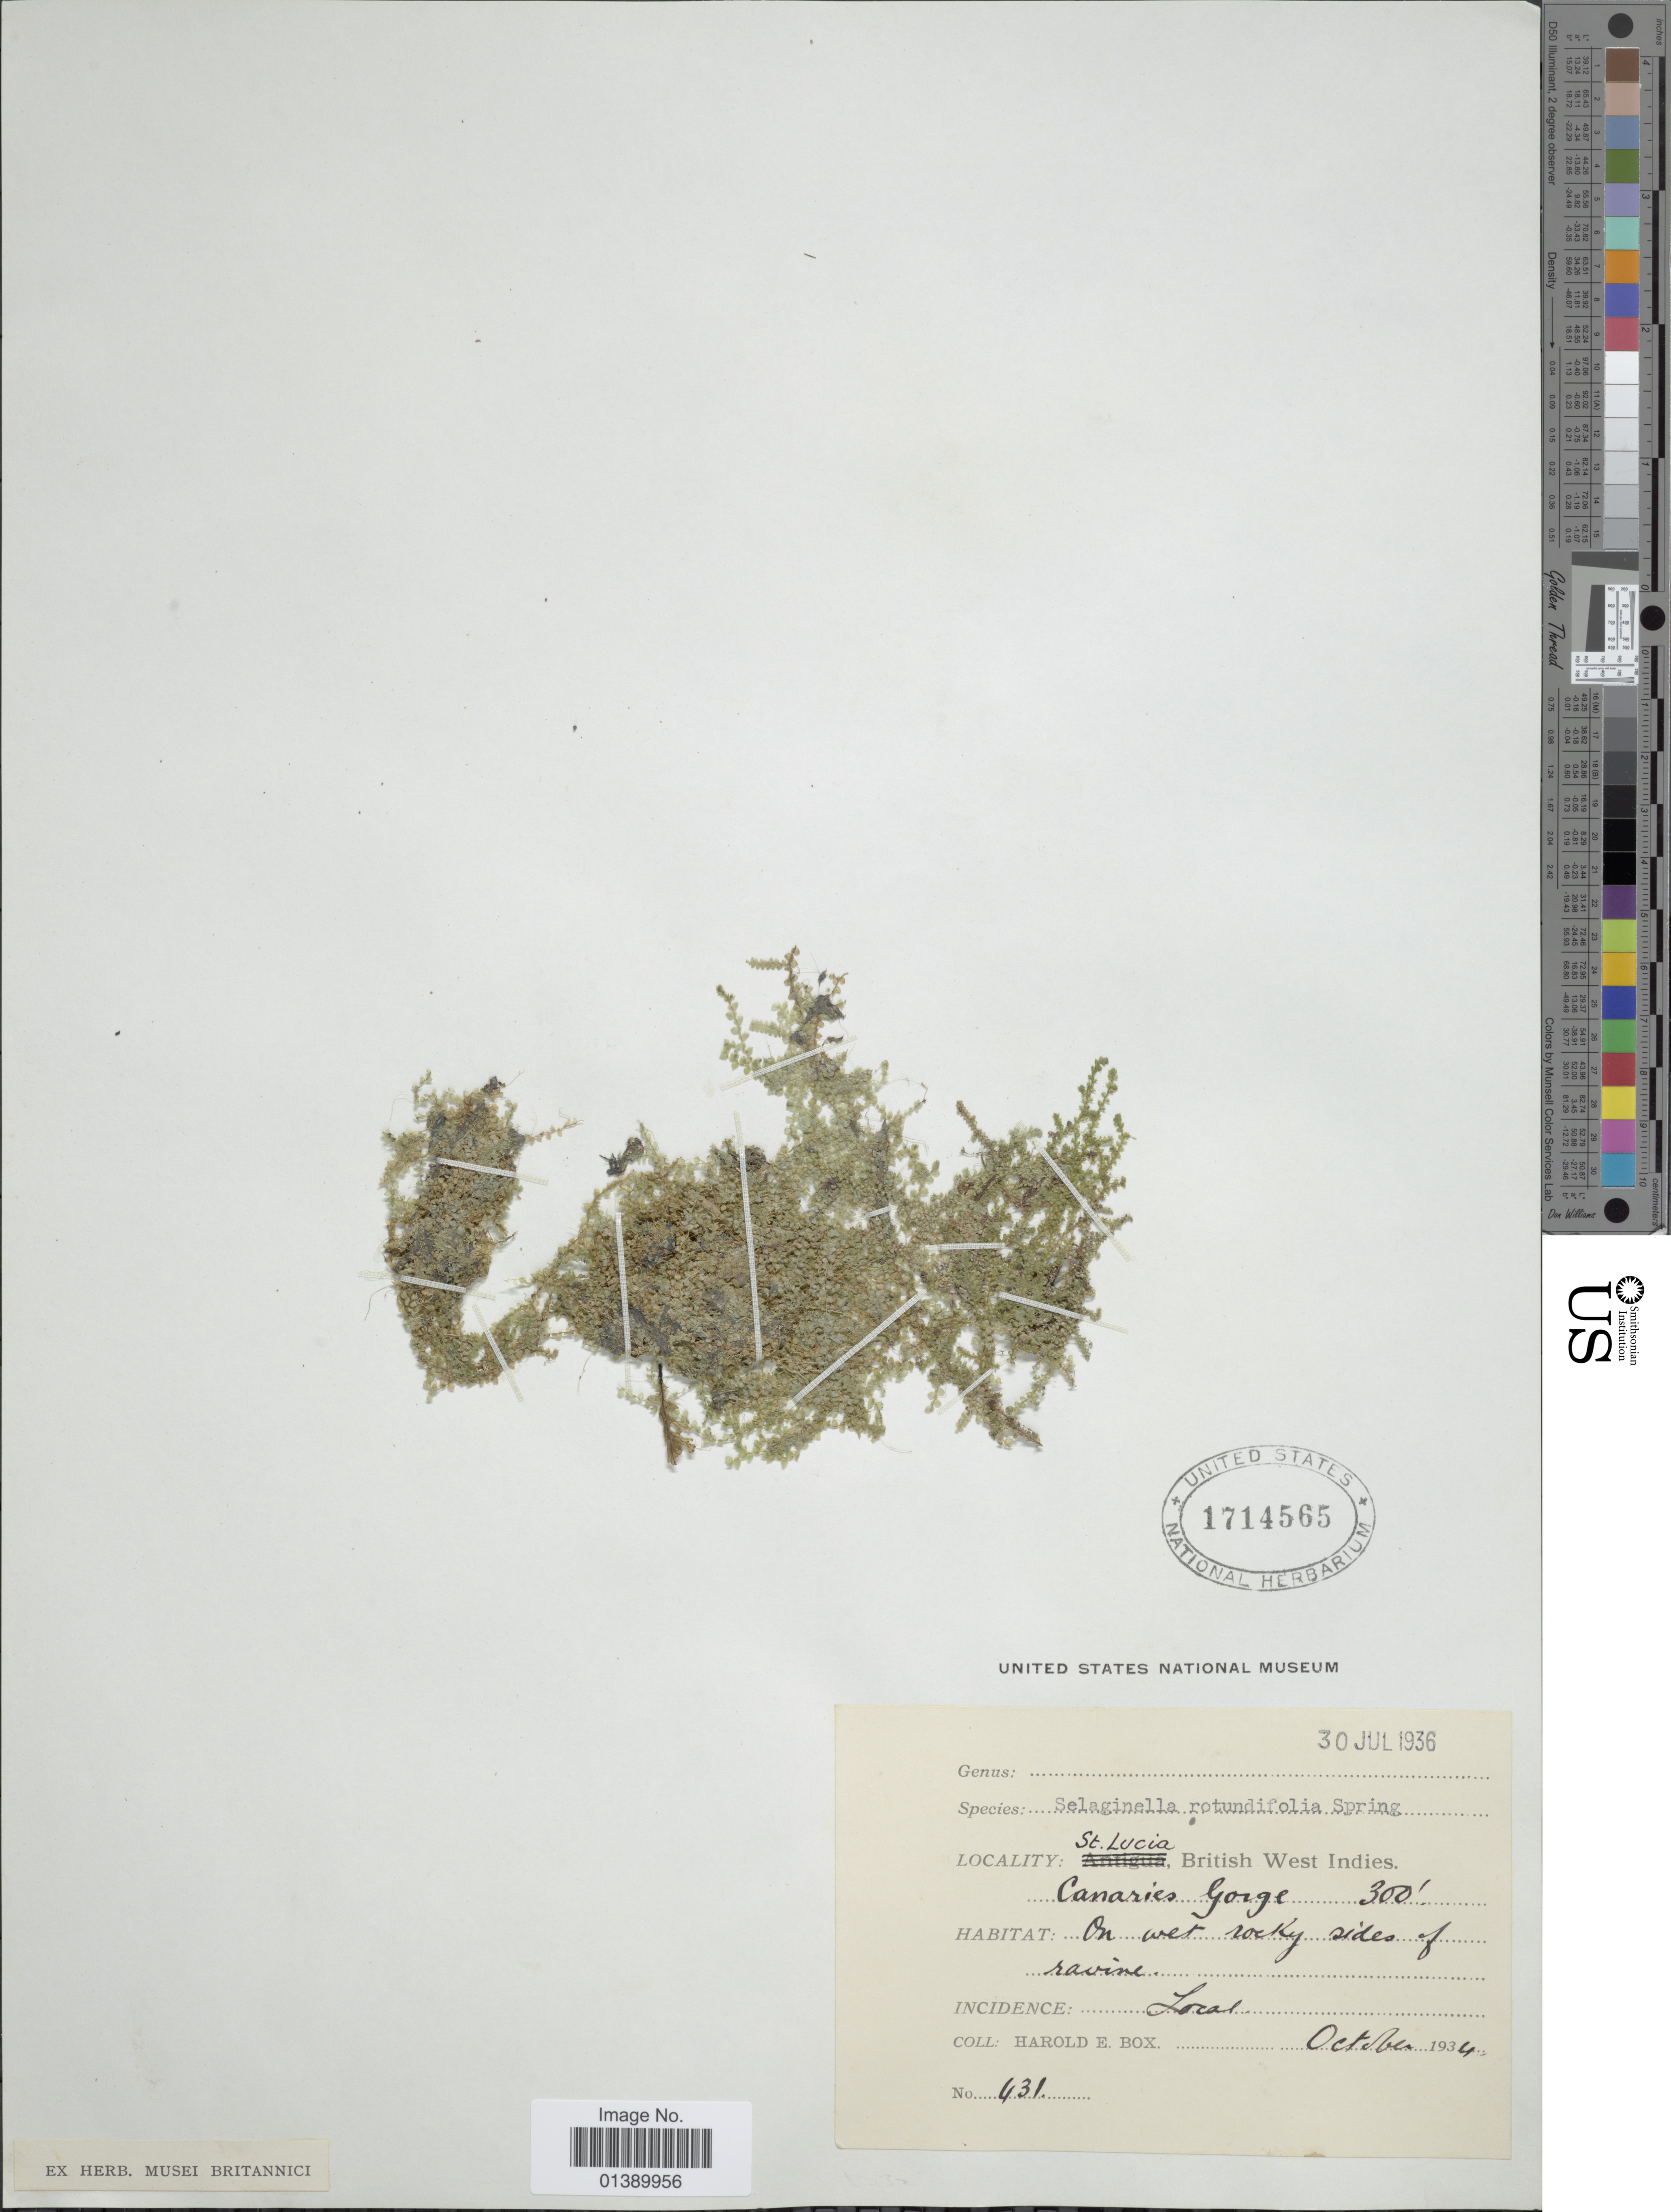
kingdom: Plantae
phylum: Tracheophyta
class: Lycopodiopsida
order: Selaginellales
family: Selaginellaceae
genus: Selaginella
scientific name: Selaginella rotundifolia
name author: Spring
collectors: H. E. Box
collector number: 431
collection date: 1934-10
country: St. Lucia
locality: British West Indies, Canaries Gorge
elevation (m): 91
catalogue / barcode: US 1714565